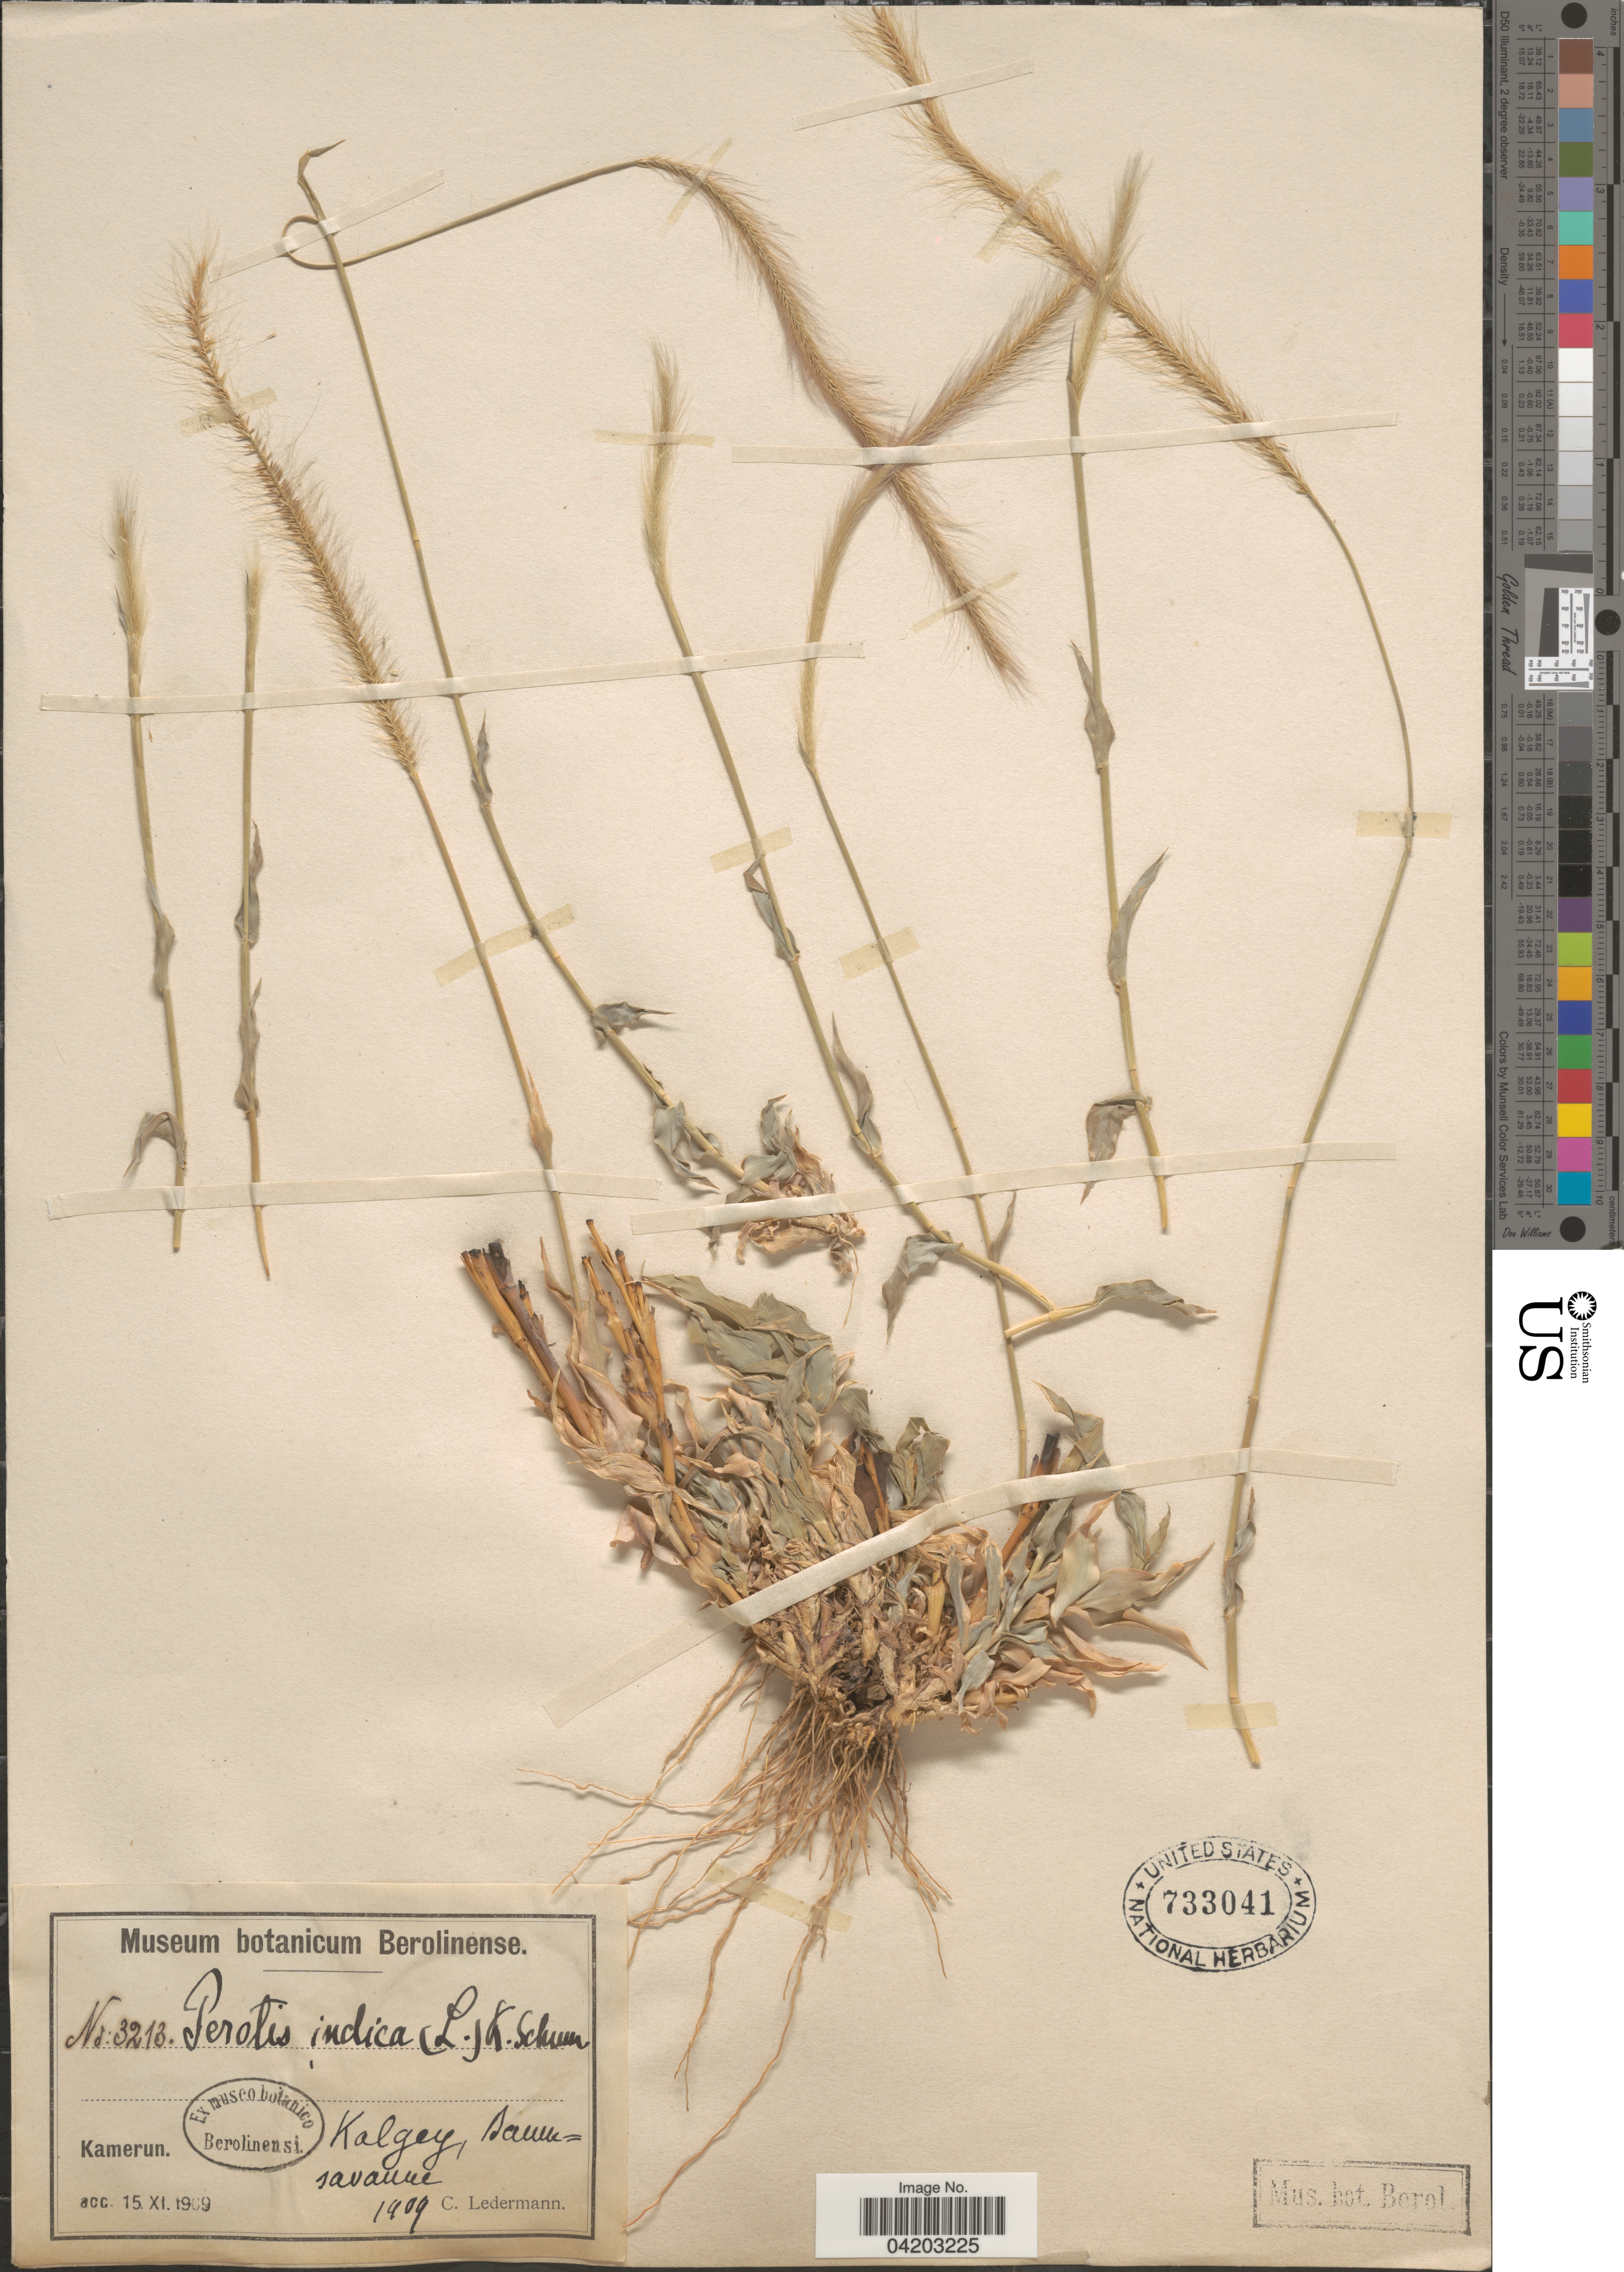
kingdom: Plantae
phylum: Tracheophyta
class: Liliopsida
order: Poales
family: Poaceae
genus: Perotis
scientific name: Perotis indica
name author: (L.) Kuntze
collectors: C. Ledermann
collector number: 3213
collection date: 1909-11-15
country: Cameroon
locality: Kamerun. Kalgey, Baumsavanne.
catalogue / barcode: US 733041